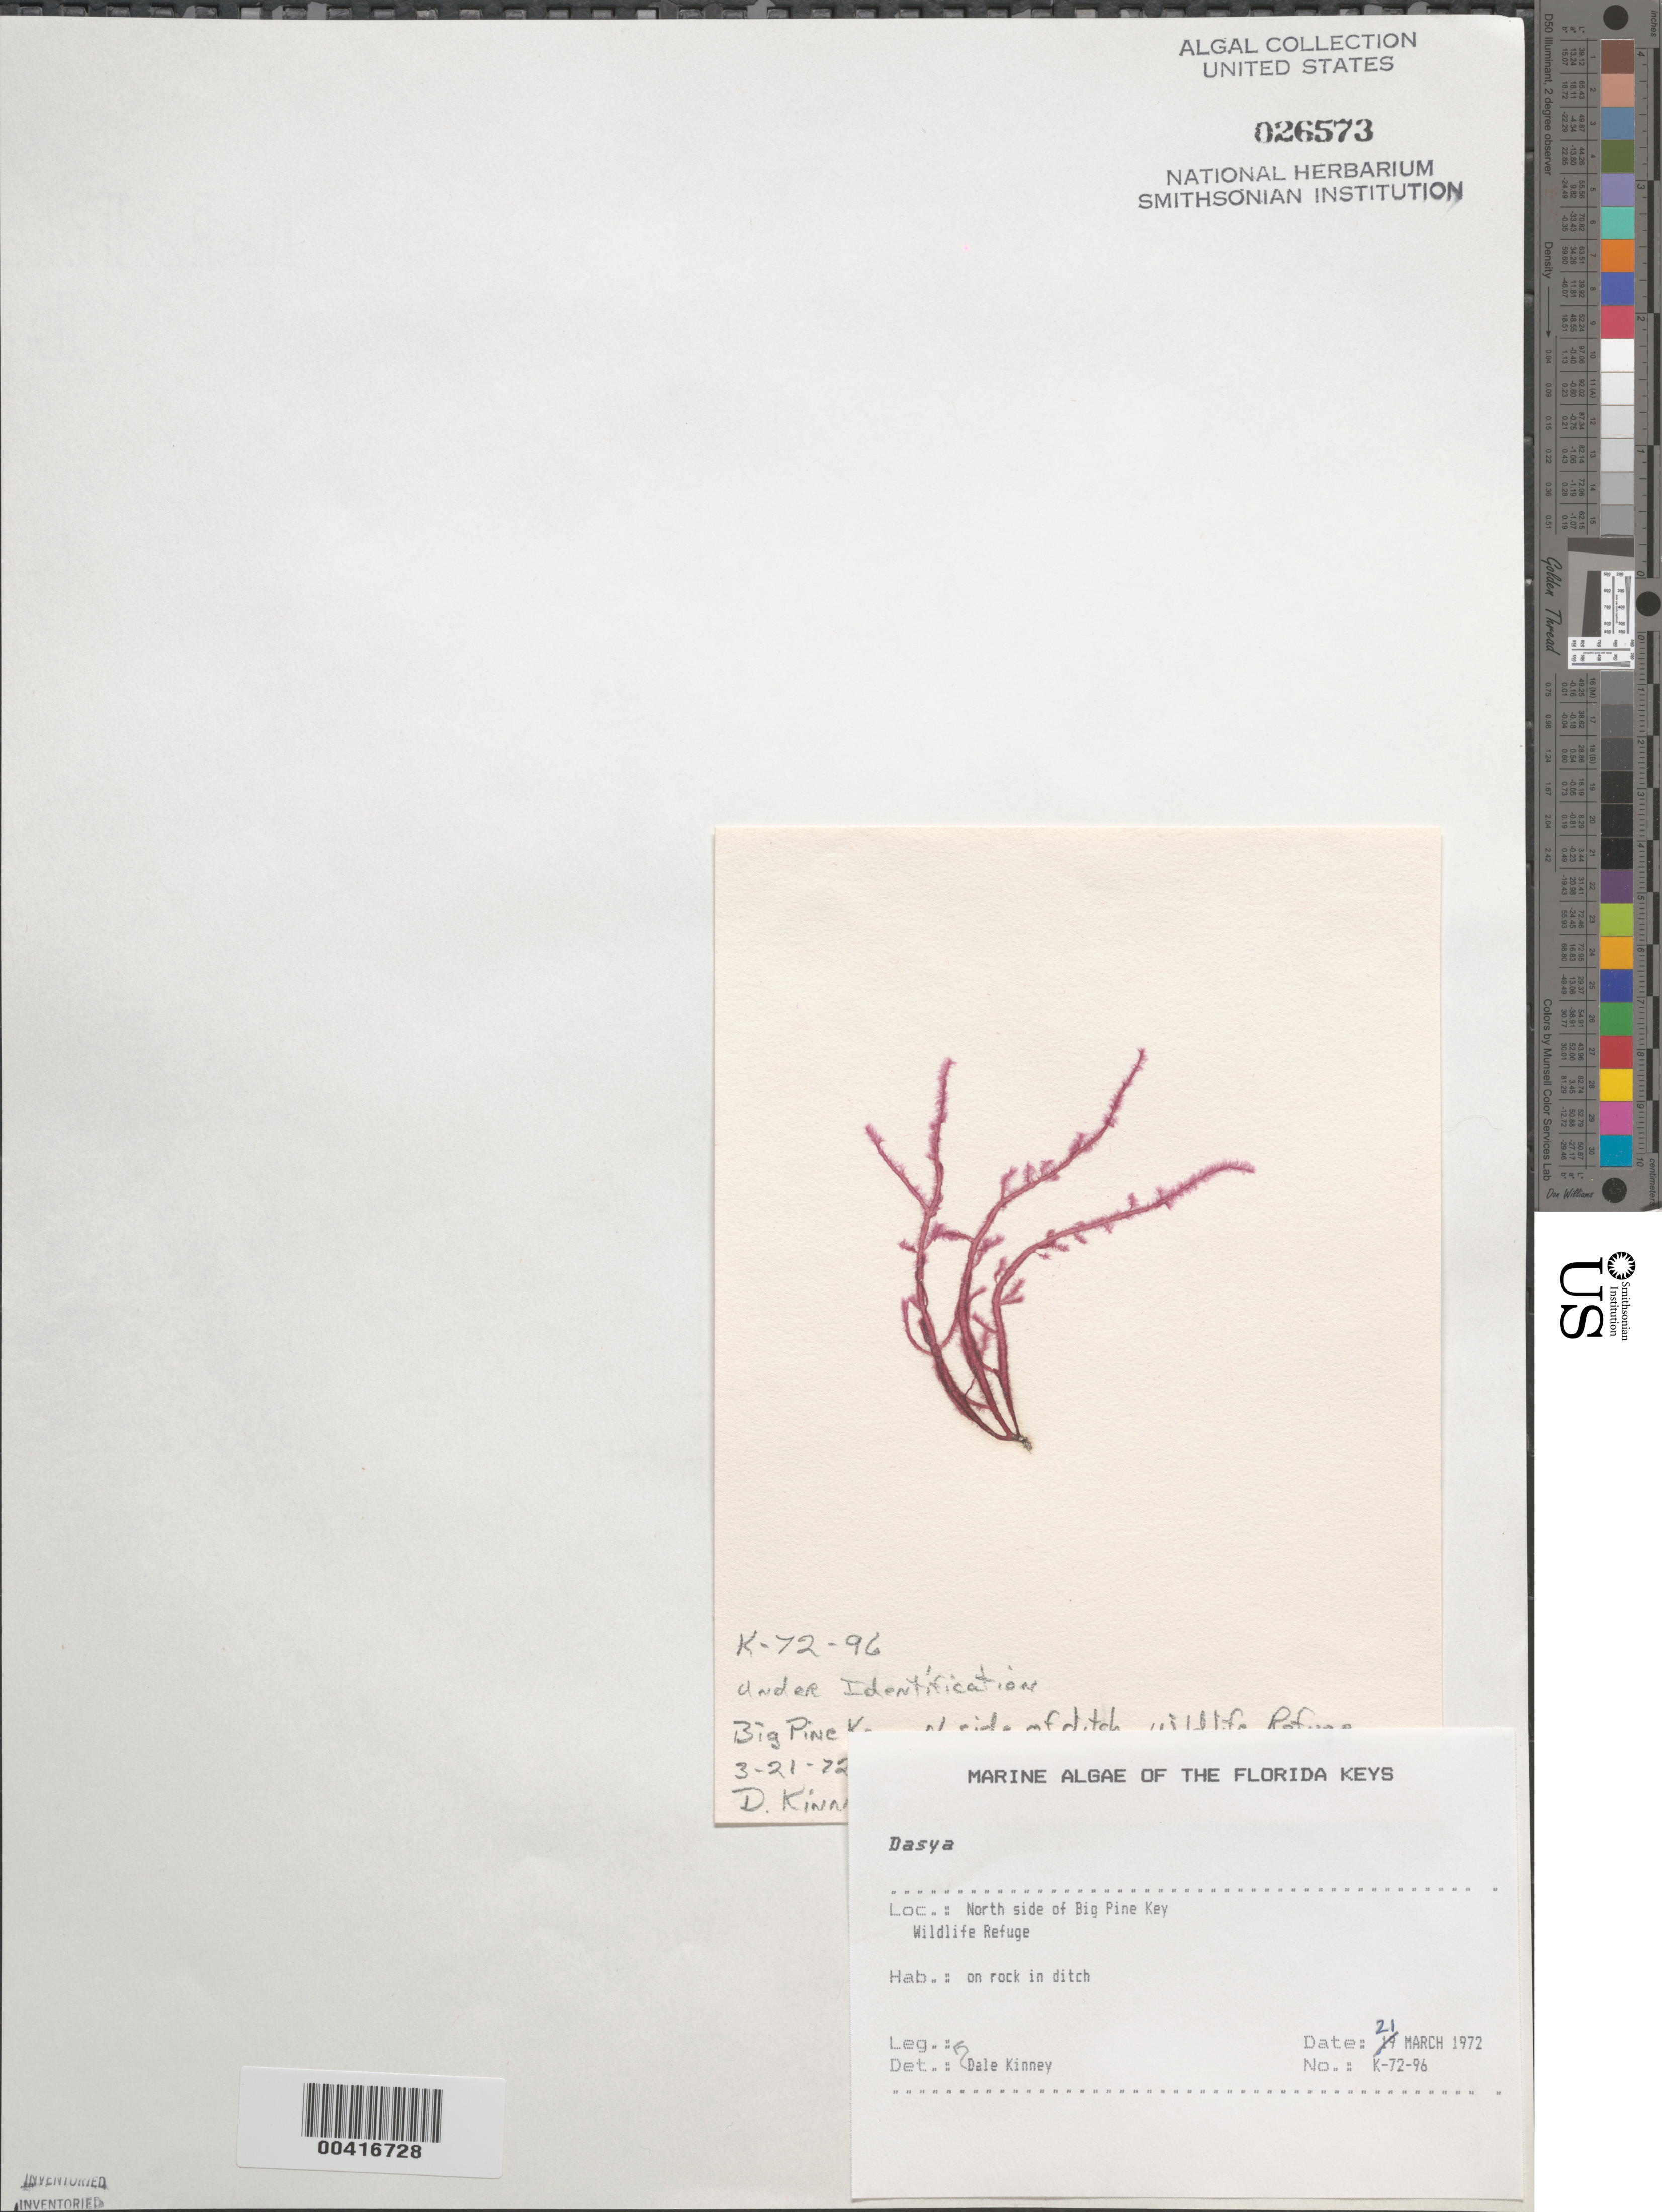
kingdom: Plantae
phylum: Rhodophyta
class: Florideophyceae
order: Ceramiales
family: Dasyaceae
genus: Dasya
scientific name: Dasya sp.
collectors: D. Kinney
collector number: K-72-96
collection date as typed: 21 Mar 1971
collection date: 1971-03-21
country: United States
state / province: Florida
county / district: Monroe County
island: Big Pine Key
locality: Big Pine Key Wildlife refuge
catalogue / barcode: US 26573